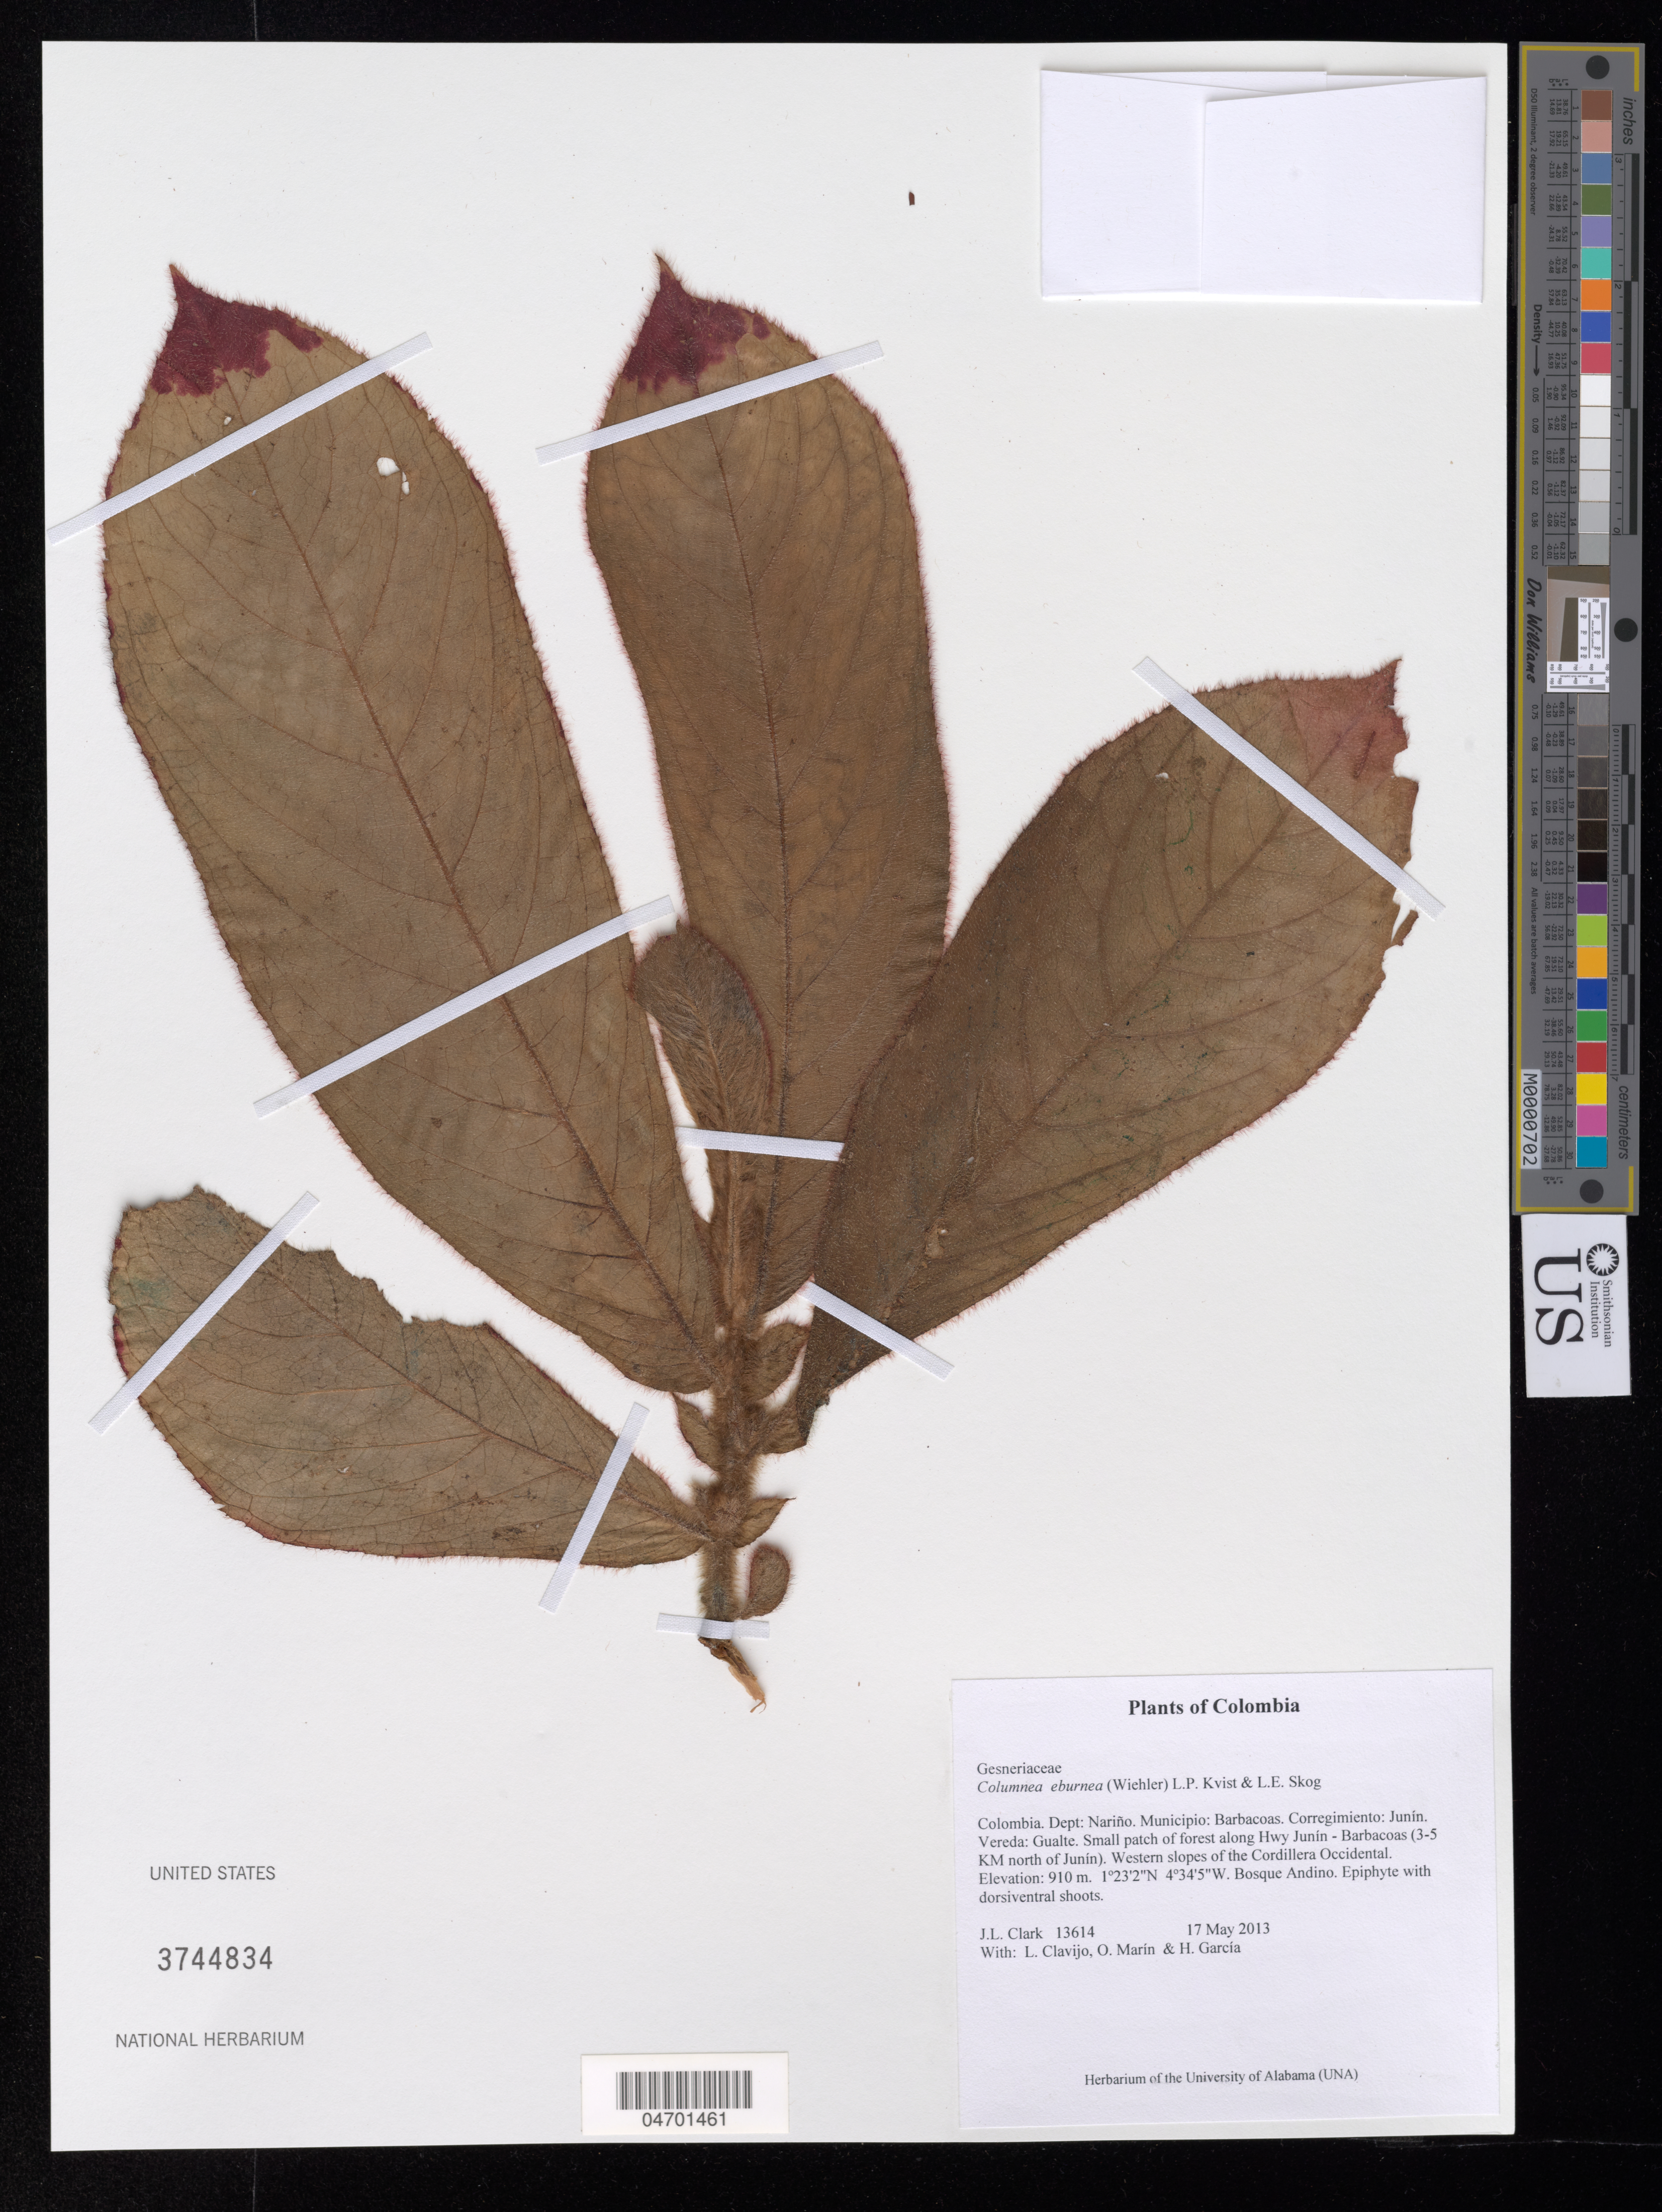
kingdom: Plantae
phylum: Tracheophyta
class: Magnoliopsida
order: Lamiales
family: Gesneriaceae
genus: Columnea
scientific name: Columnea eburnea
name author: (Wiehler) L.P. Kvist & L.E. Skog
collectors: J. L. Clark, L. Clavijo, J. Howieson & H. Garcia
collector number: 13614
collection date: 2013-05-17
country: Colombia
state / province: Nariño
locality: Dept: Nariño. Municipio: Barbacoas. Corregimiento: Junín. Vereda: Gualte. Small patch of forest along Hwy Junín - Barbacoas (3-5 KM north of Junín). Western slopes of the Cordillera Occidental.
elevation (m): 910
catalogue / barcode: US 3744834